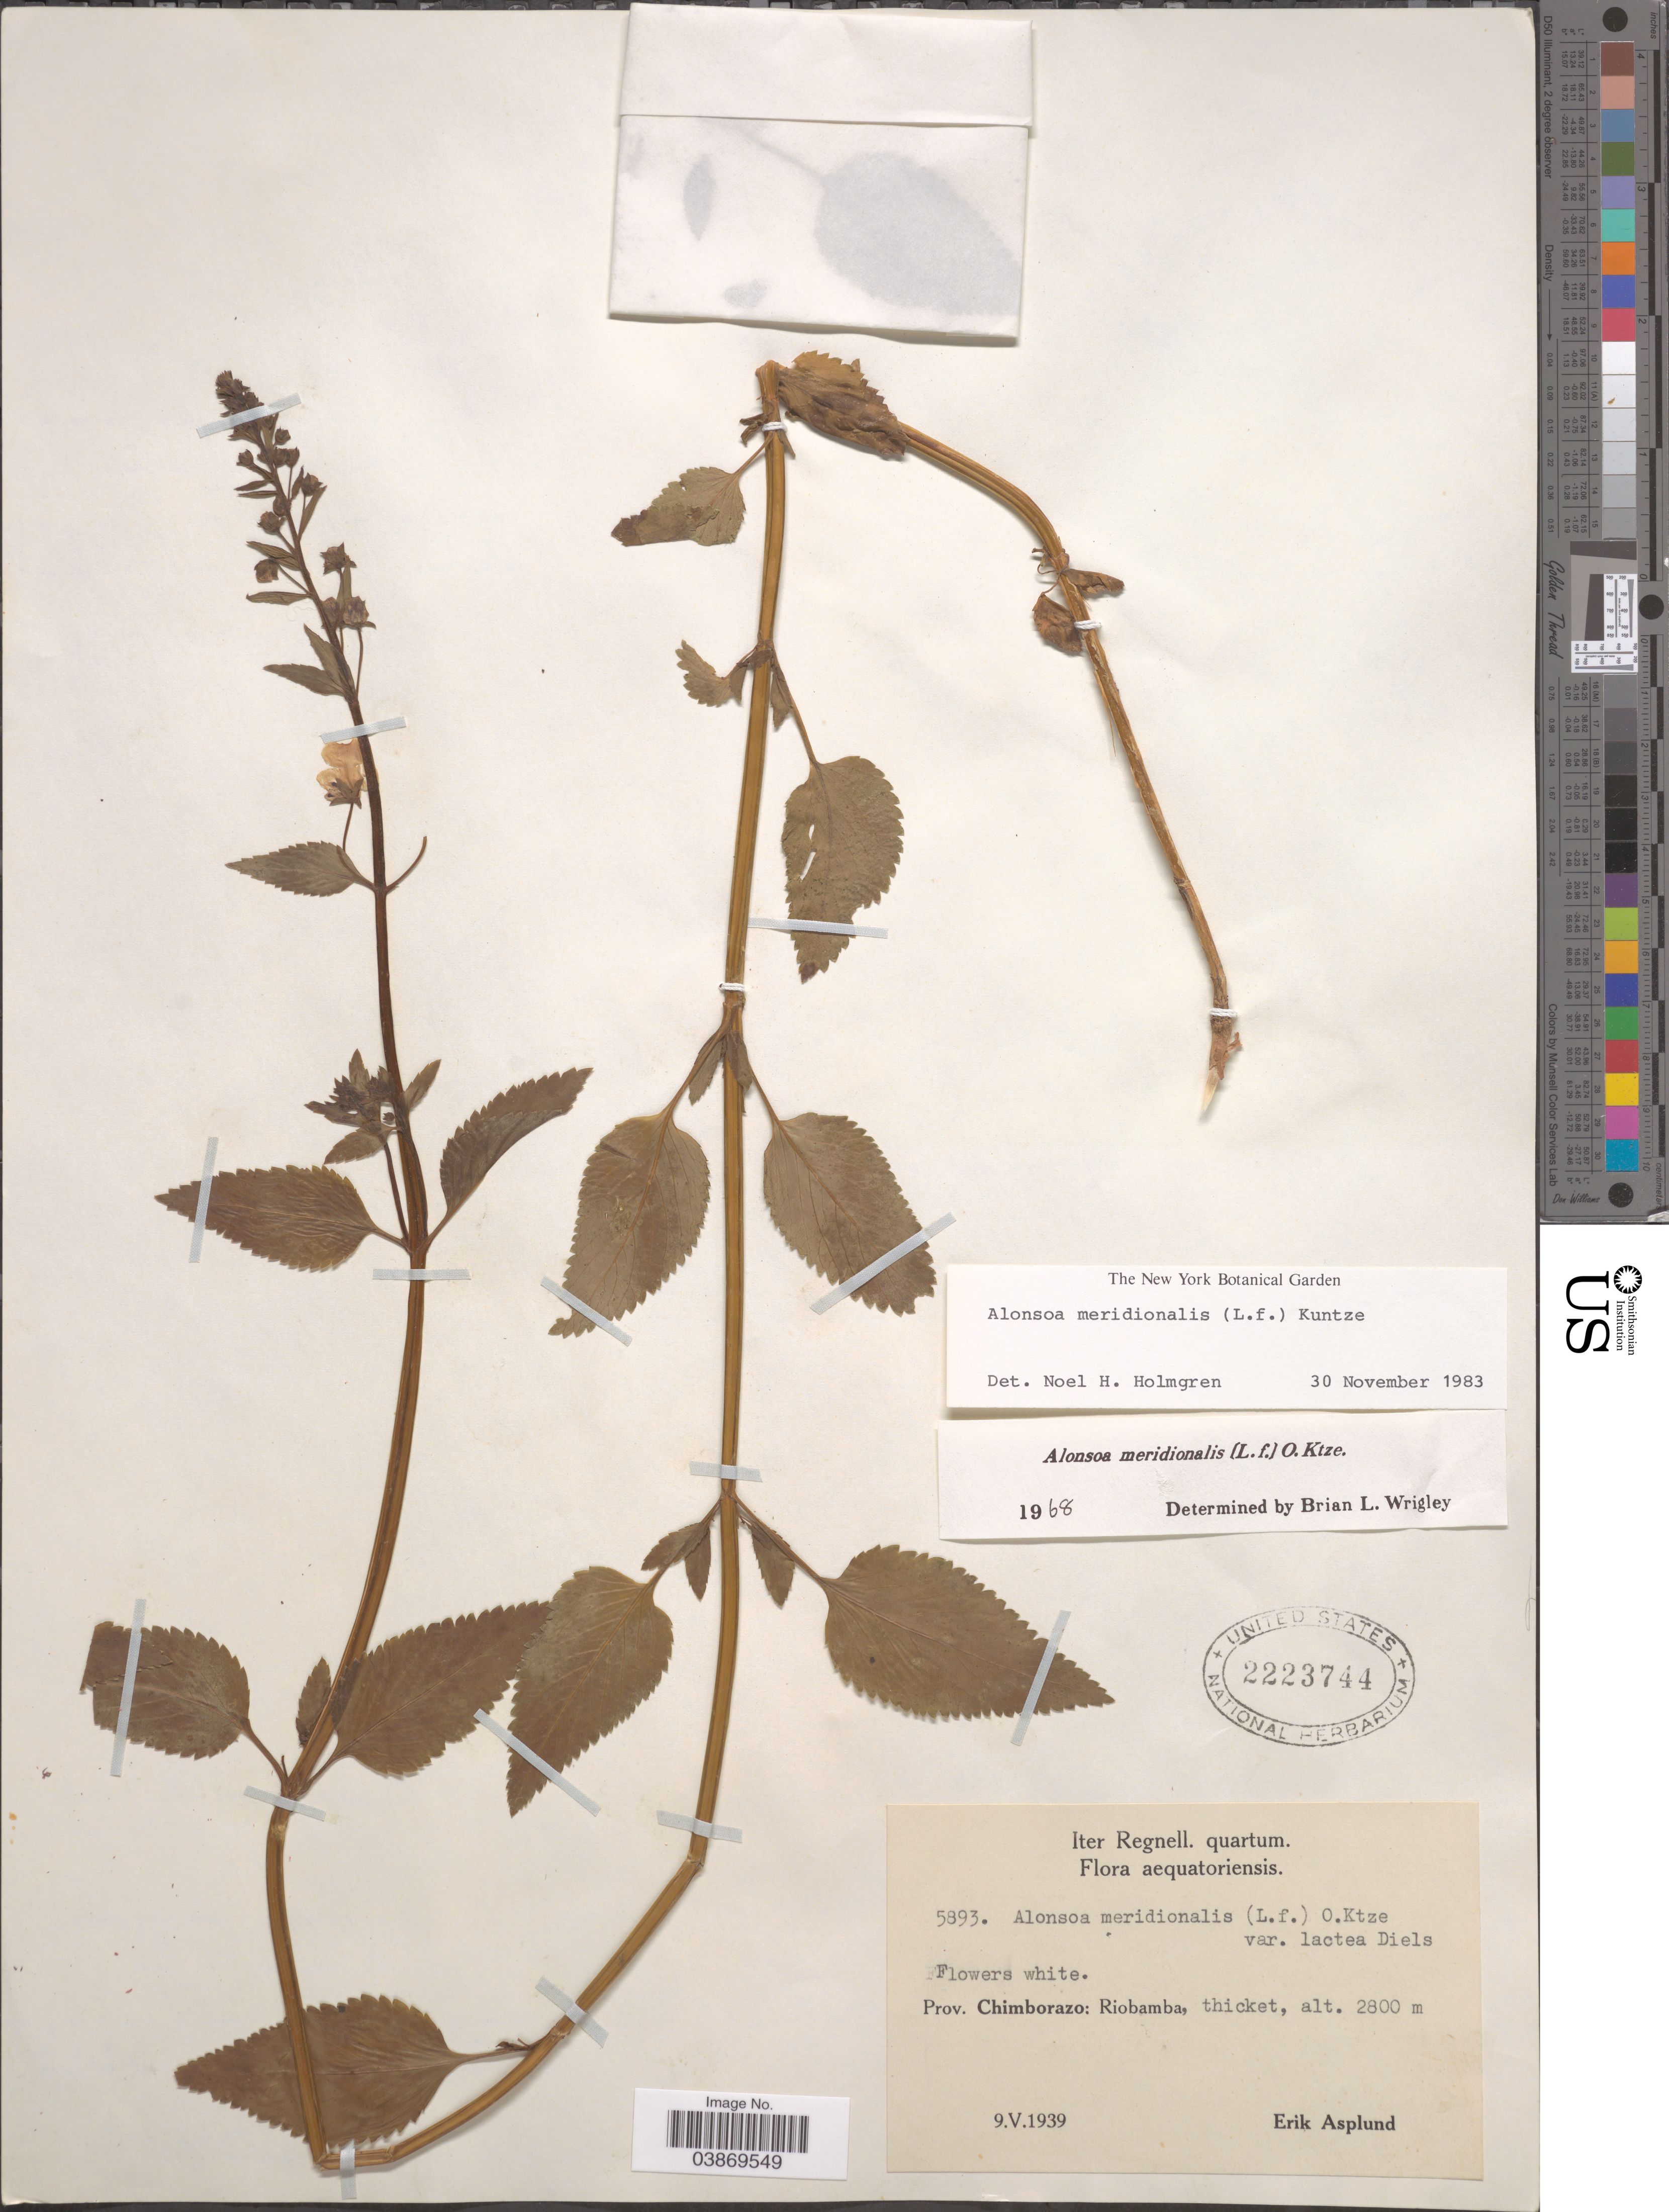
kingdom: Plantae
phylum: Tracheophyta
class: Magnoliopsida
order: Lamiales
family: Scrophulariaceae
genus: Alonsoa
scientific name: Alonsoa meridionalis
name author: (L. f.) Kuntze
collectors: E. Asplund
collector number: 5893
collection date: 1939-05-09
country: Ecuador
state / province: Chimborazo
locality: Riobamba.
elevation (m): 2800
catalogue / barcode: US 2223744